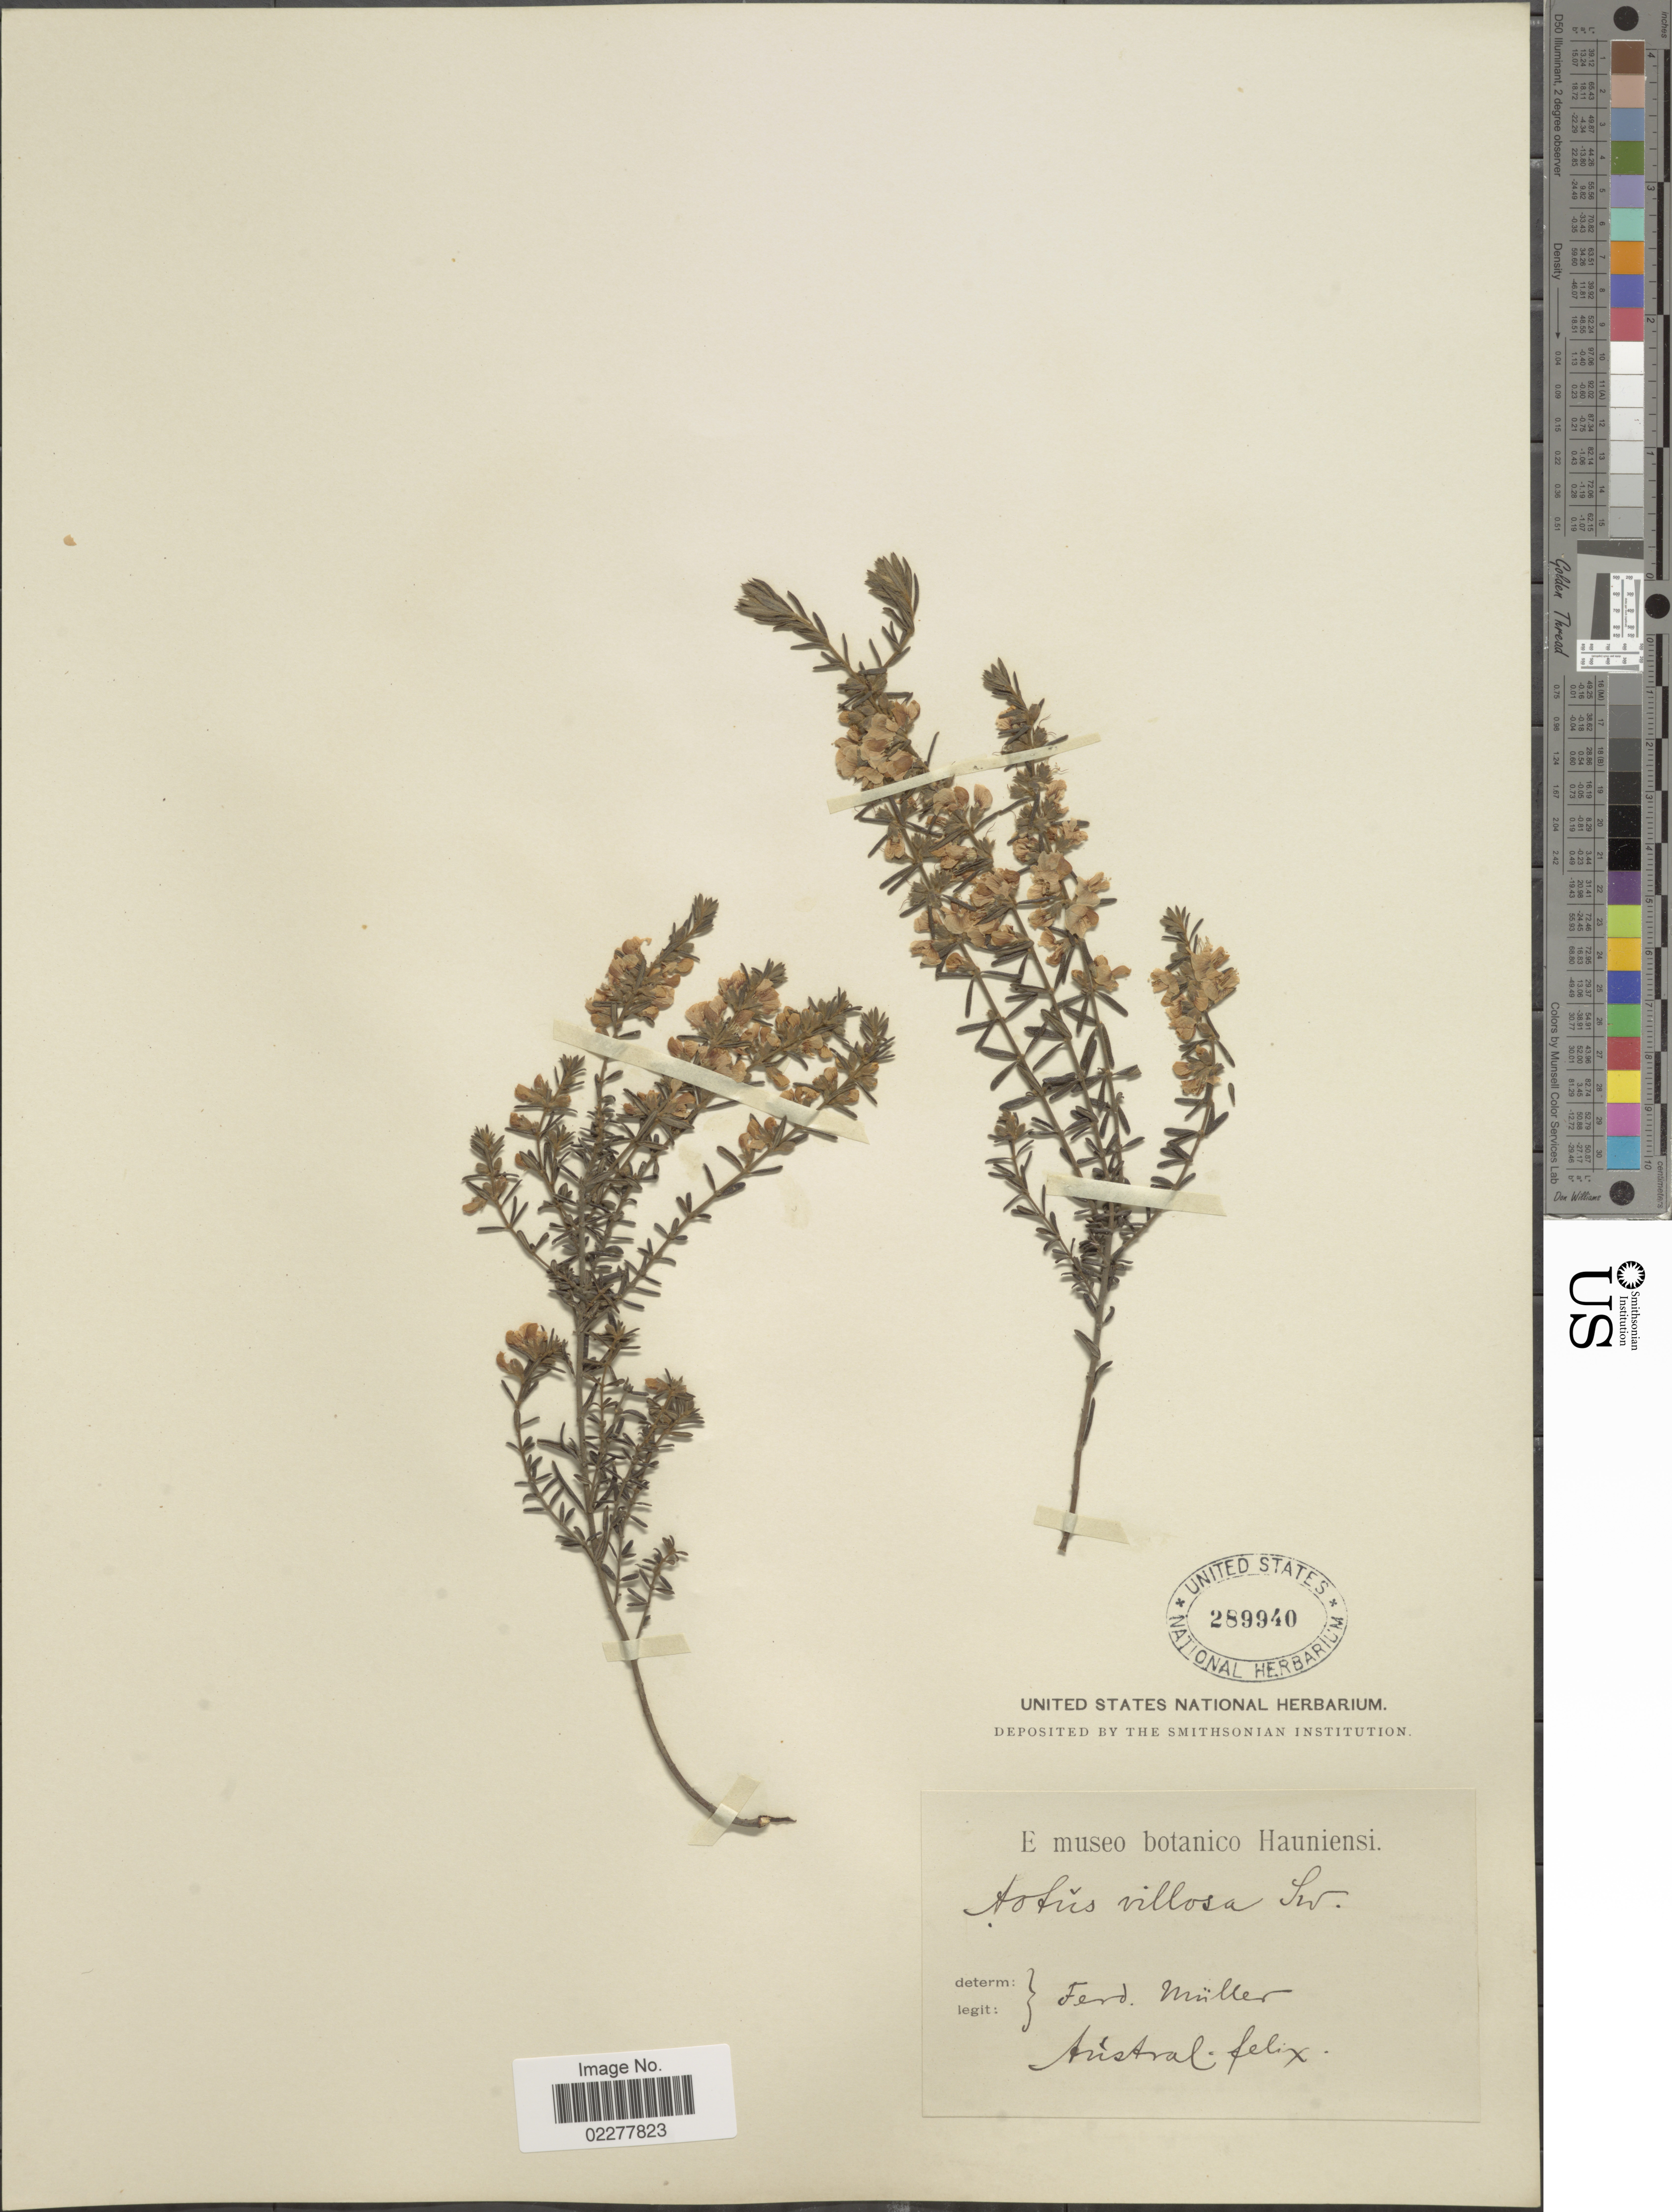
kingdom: Plantae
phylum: Tracheophyta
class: Magnoliopsida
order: Fabales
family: Fabaceae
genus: Aotus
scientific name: Aotus villosa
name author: Sm.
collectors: F. Müller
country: Australia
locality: Austral. felix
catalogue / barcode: US 289940